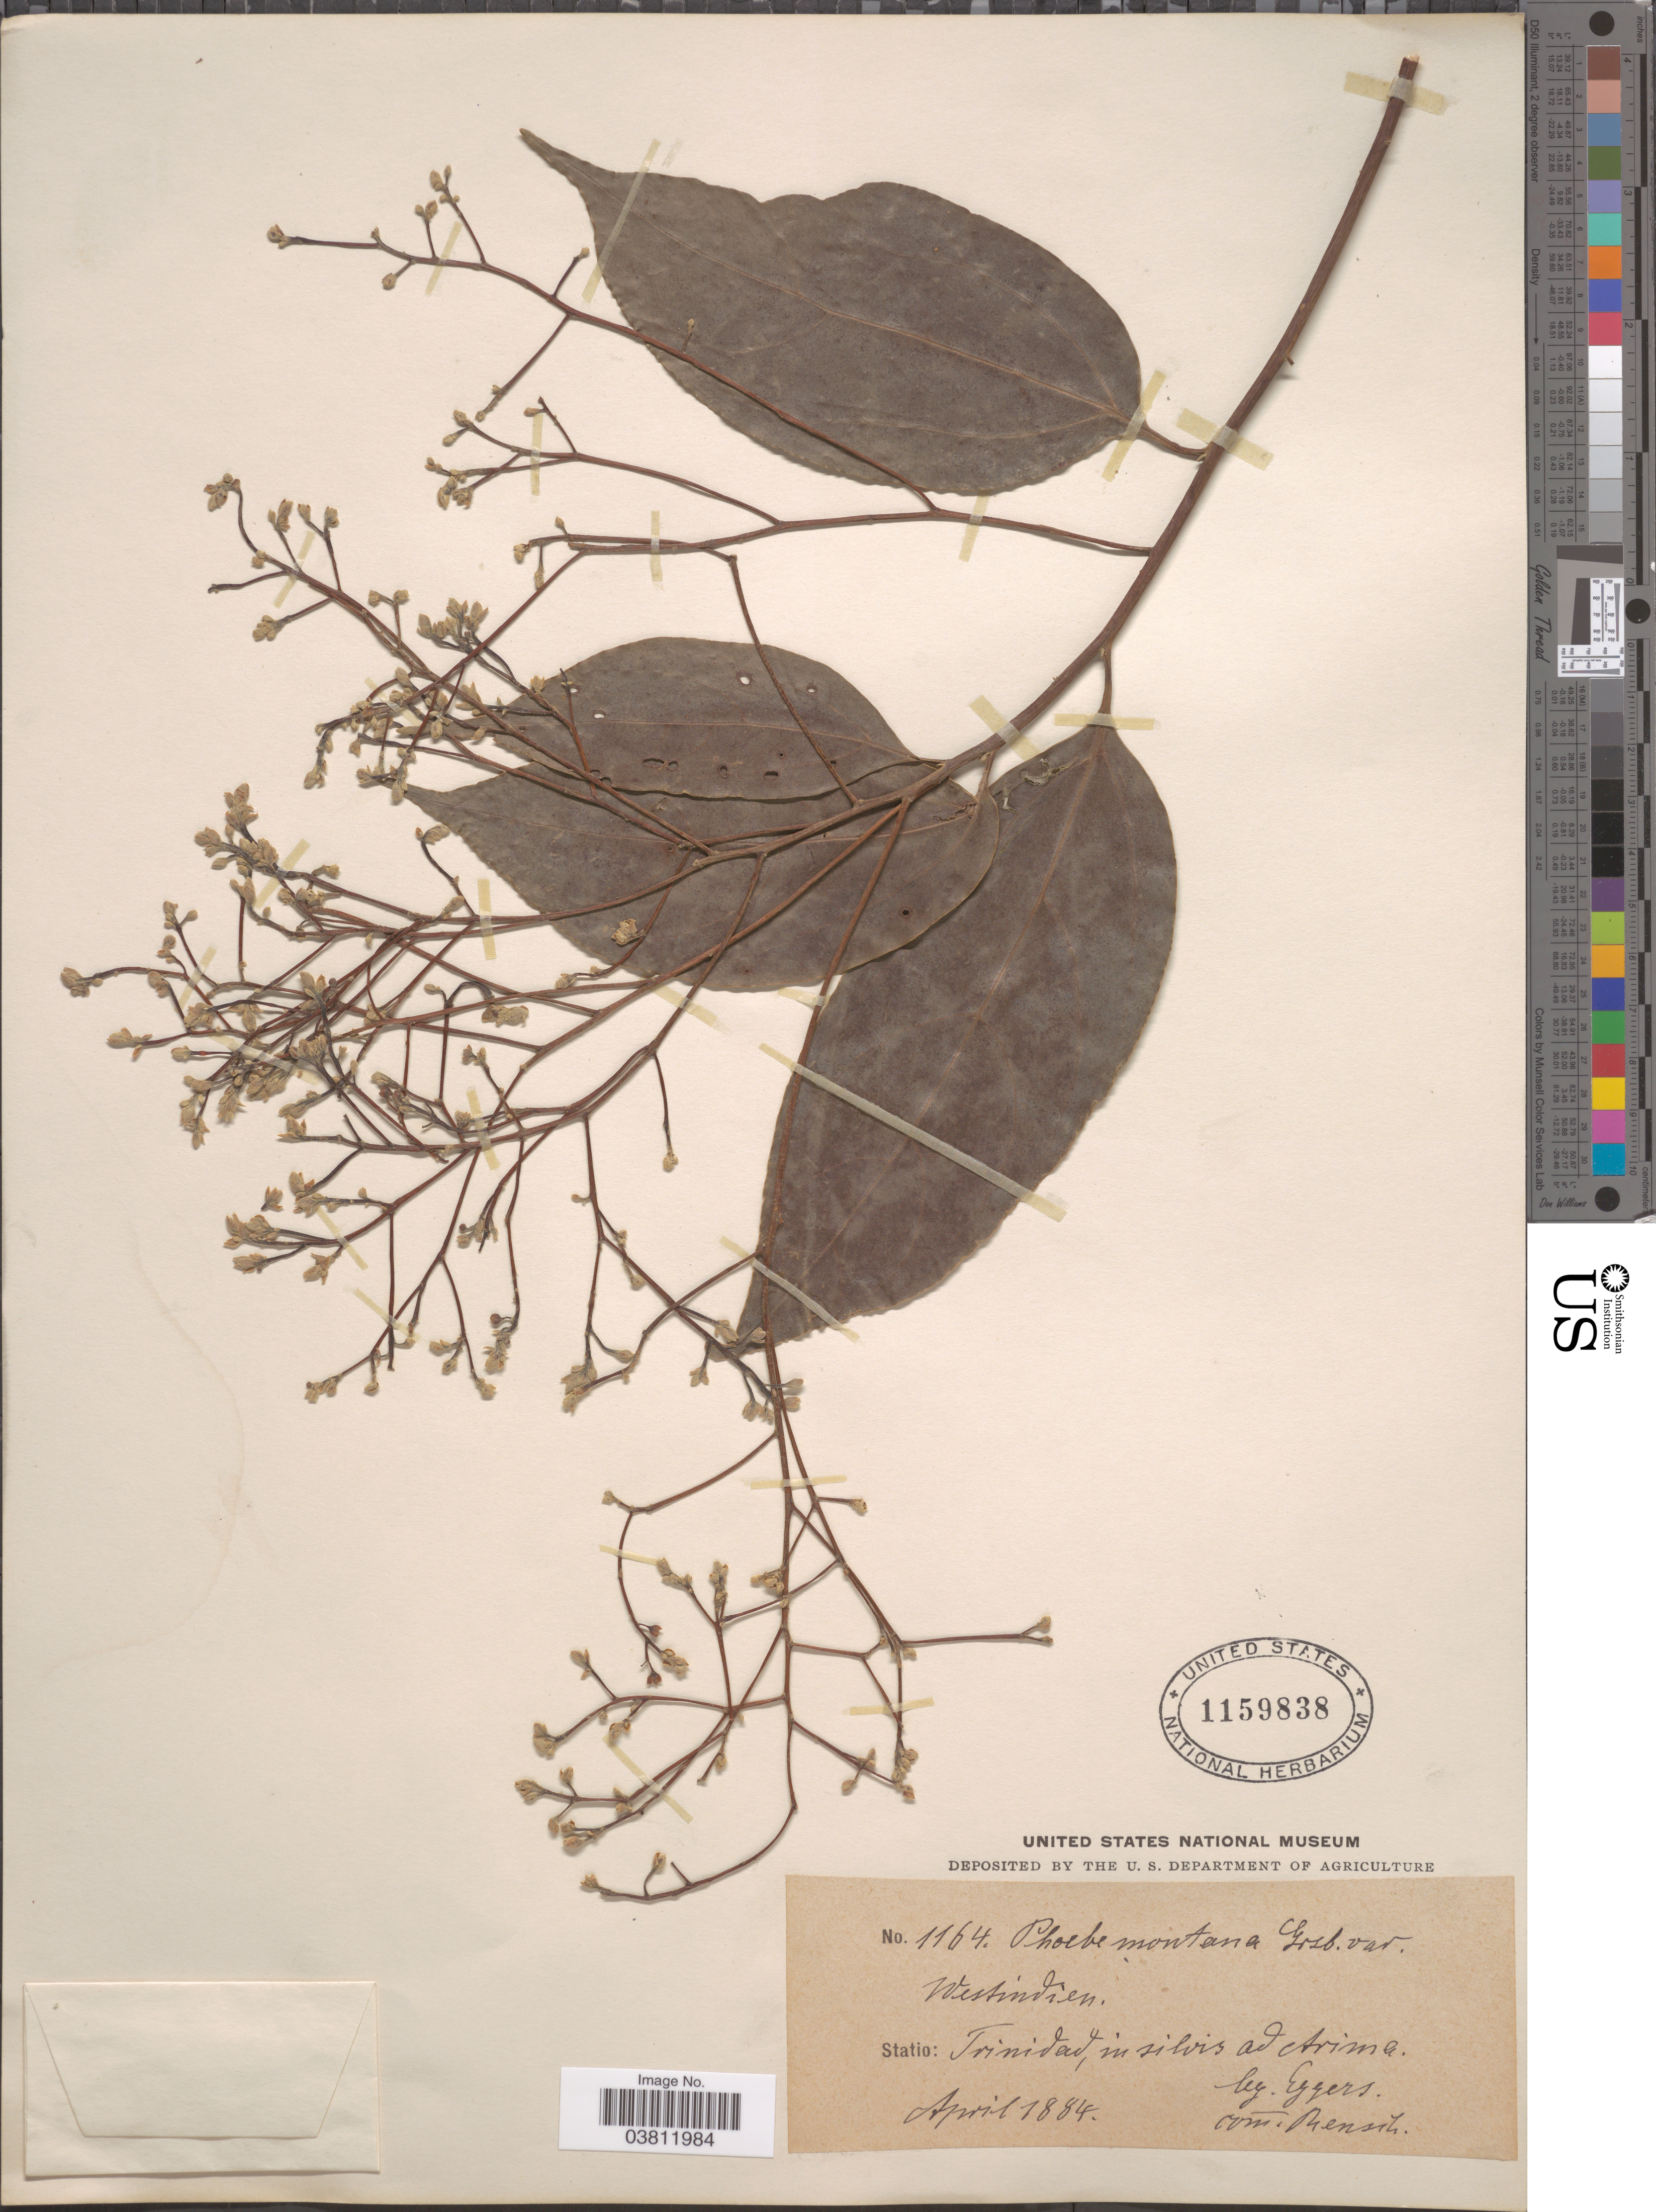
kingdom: Plantae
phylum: Tracheophyta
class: Magnoliopsida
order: Laurales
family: Lauraceae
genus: Cinnamomum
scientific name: Cinnamomum montanum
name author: (Sw.) J. Presl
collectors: -. Eggers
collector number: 1164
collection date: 1884-04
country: Trinidad and Tobago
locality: Westindien. Statio: Trinidad, in silvis ad Arima.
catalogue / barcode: US 1159838